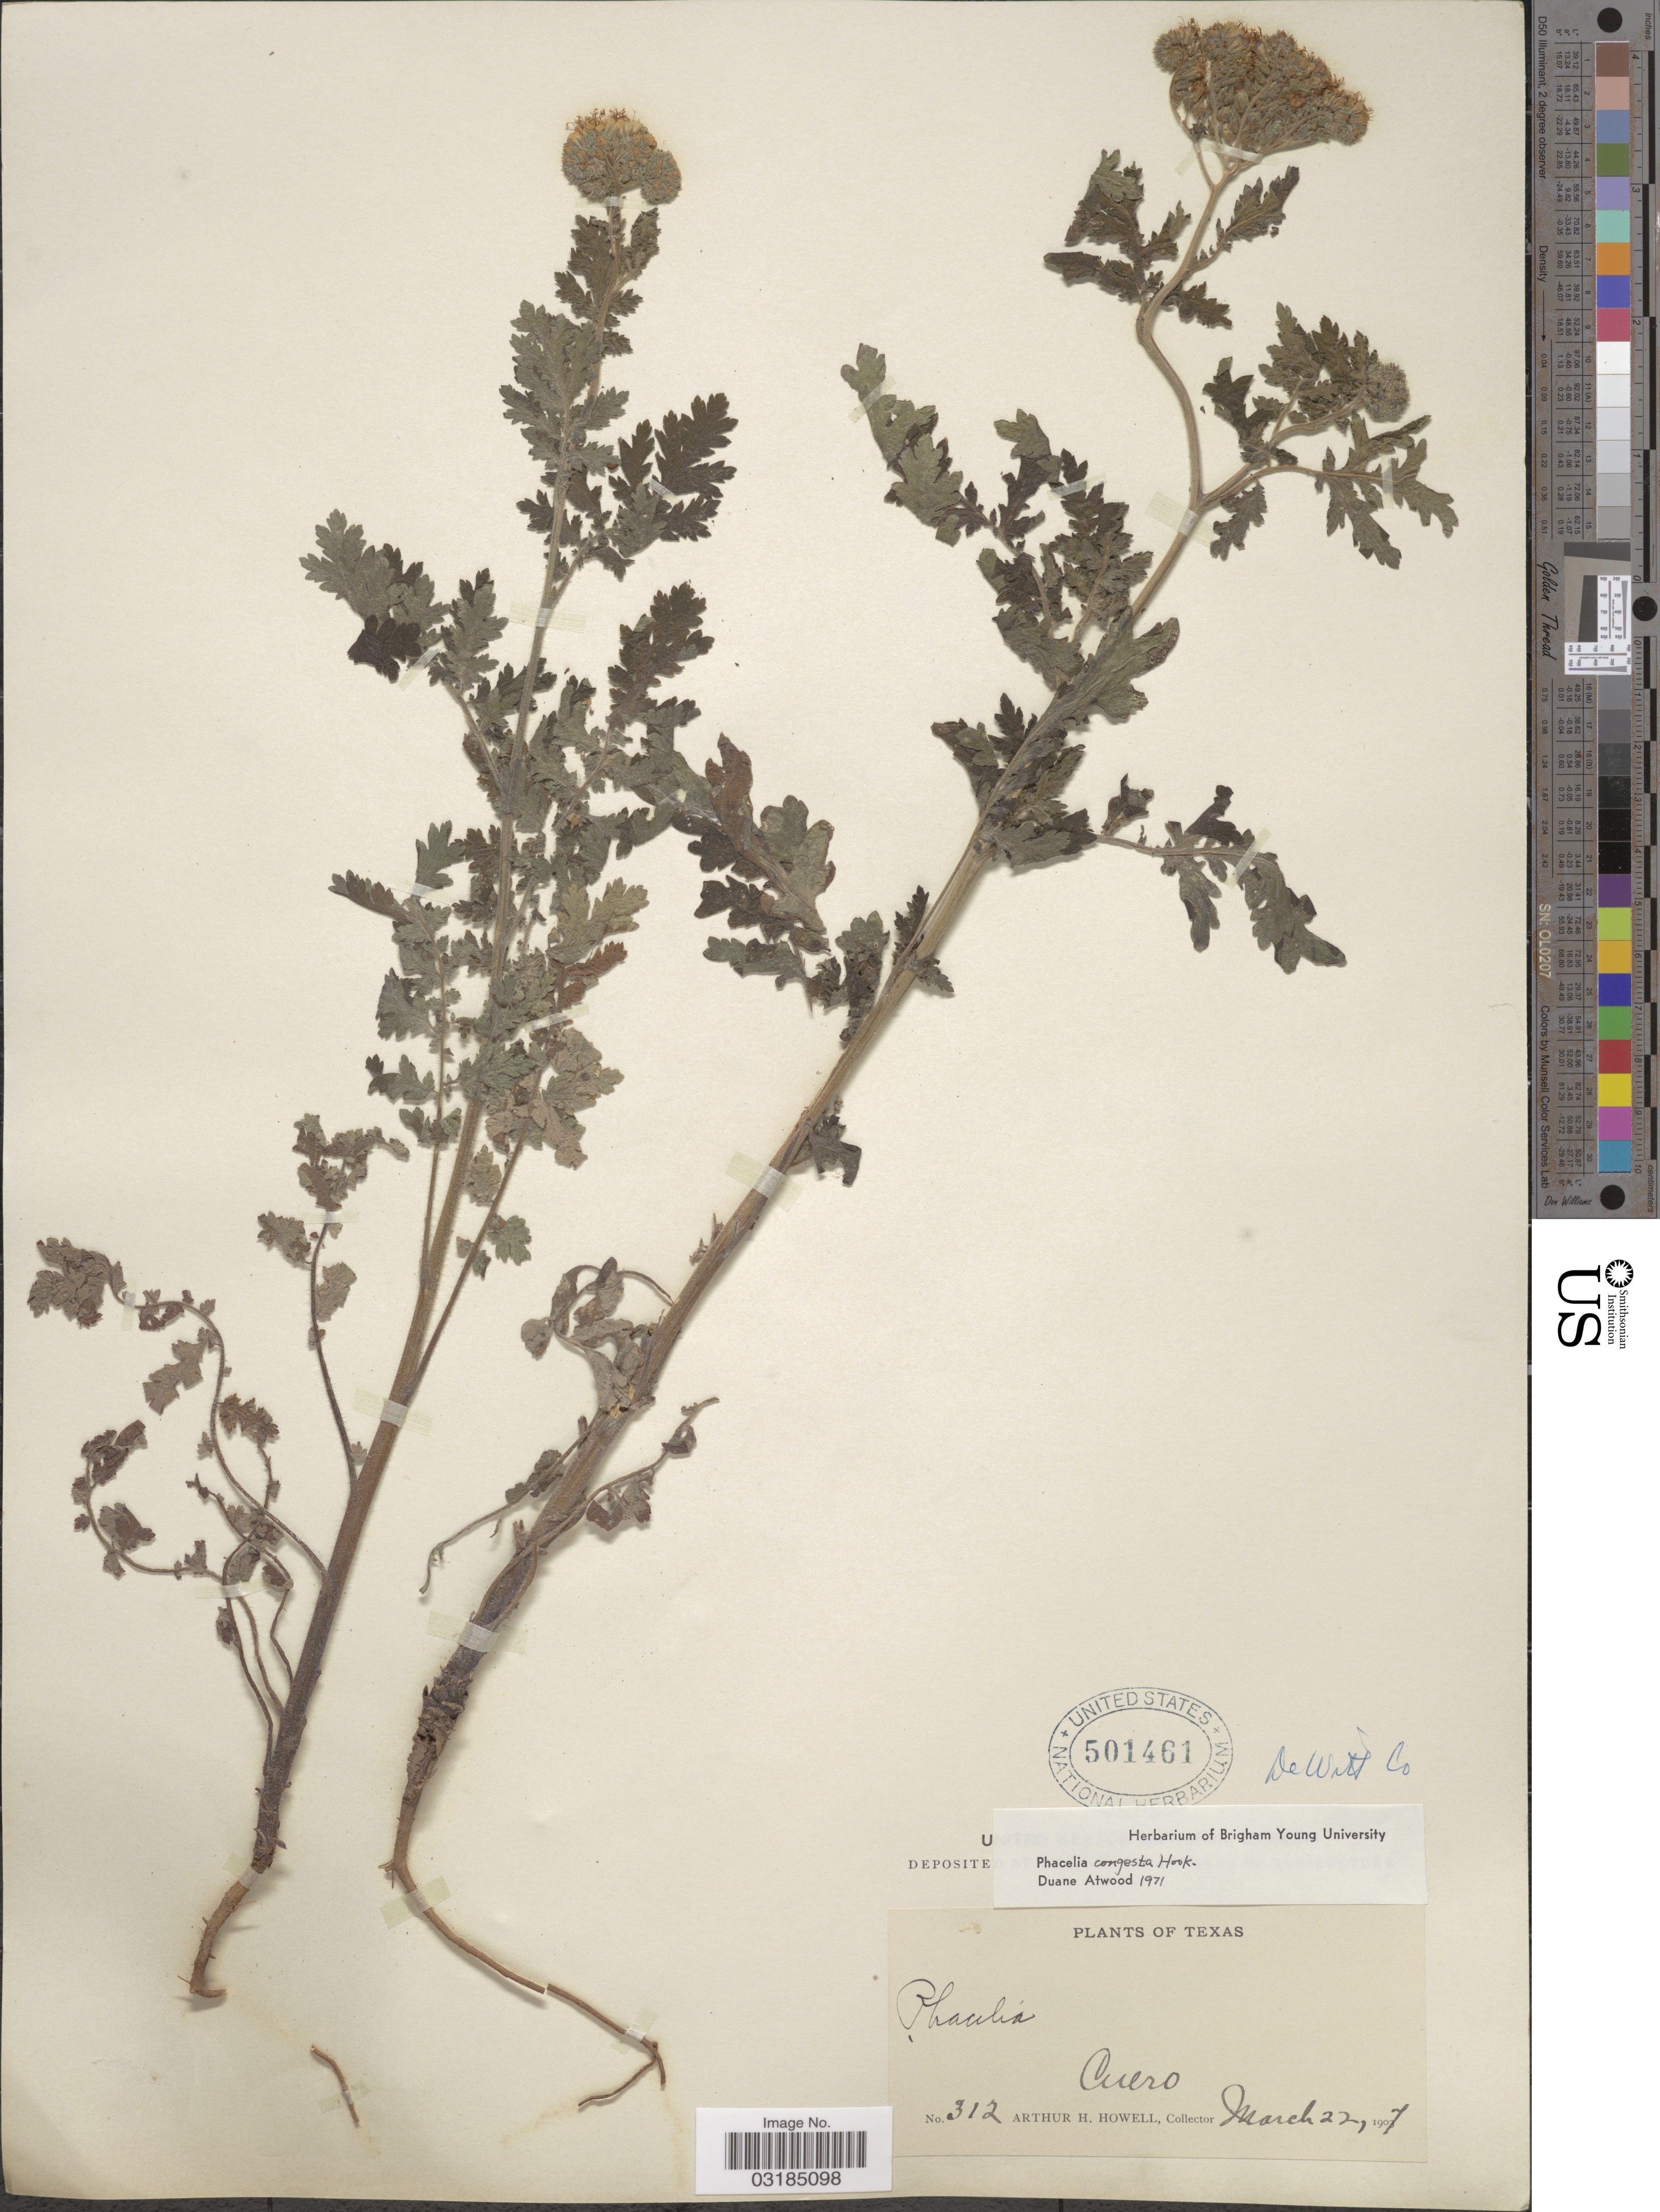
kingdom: Plantae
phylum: Tracheophyta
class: Magnoliopsida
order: Boraginales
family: Hydrophyllaceae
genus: Phacelia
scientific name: Phacelia congesta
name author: Hook.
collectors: A. H. Howell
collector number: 312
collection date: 1907-03-22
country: United States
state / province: Texas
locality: Cuero. DeWitt Co.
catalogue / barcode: US 501461